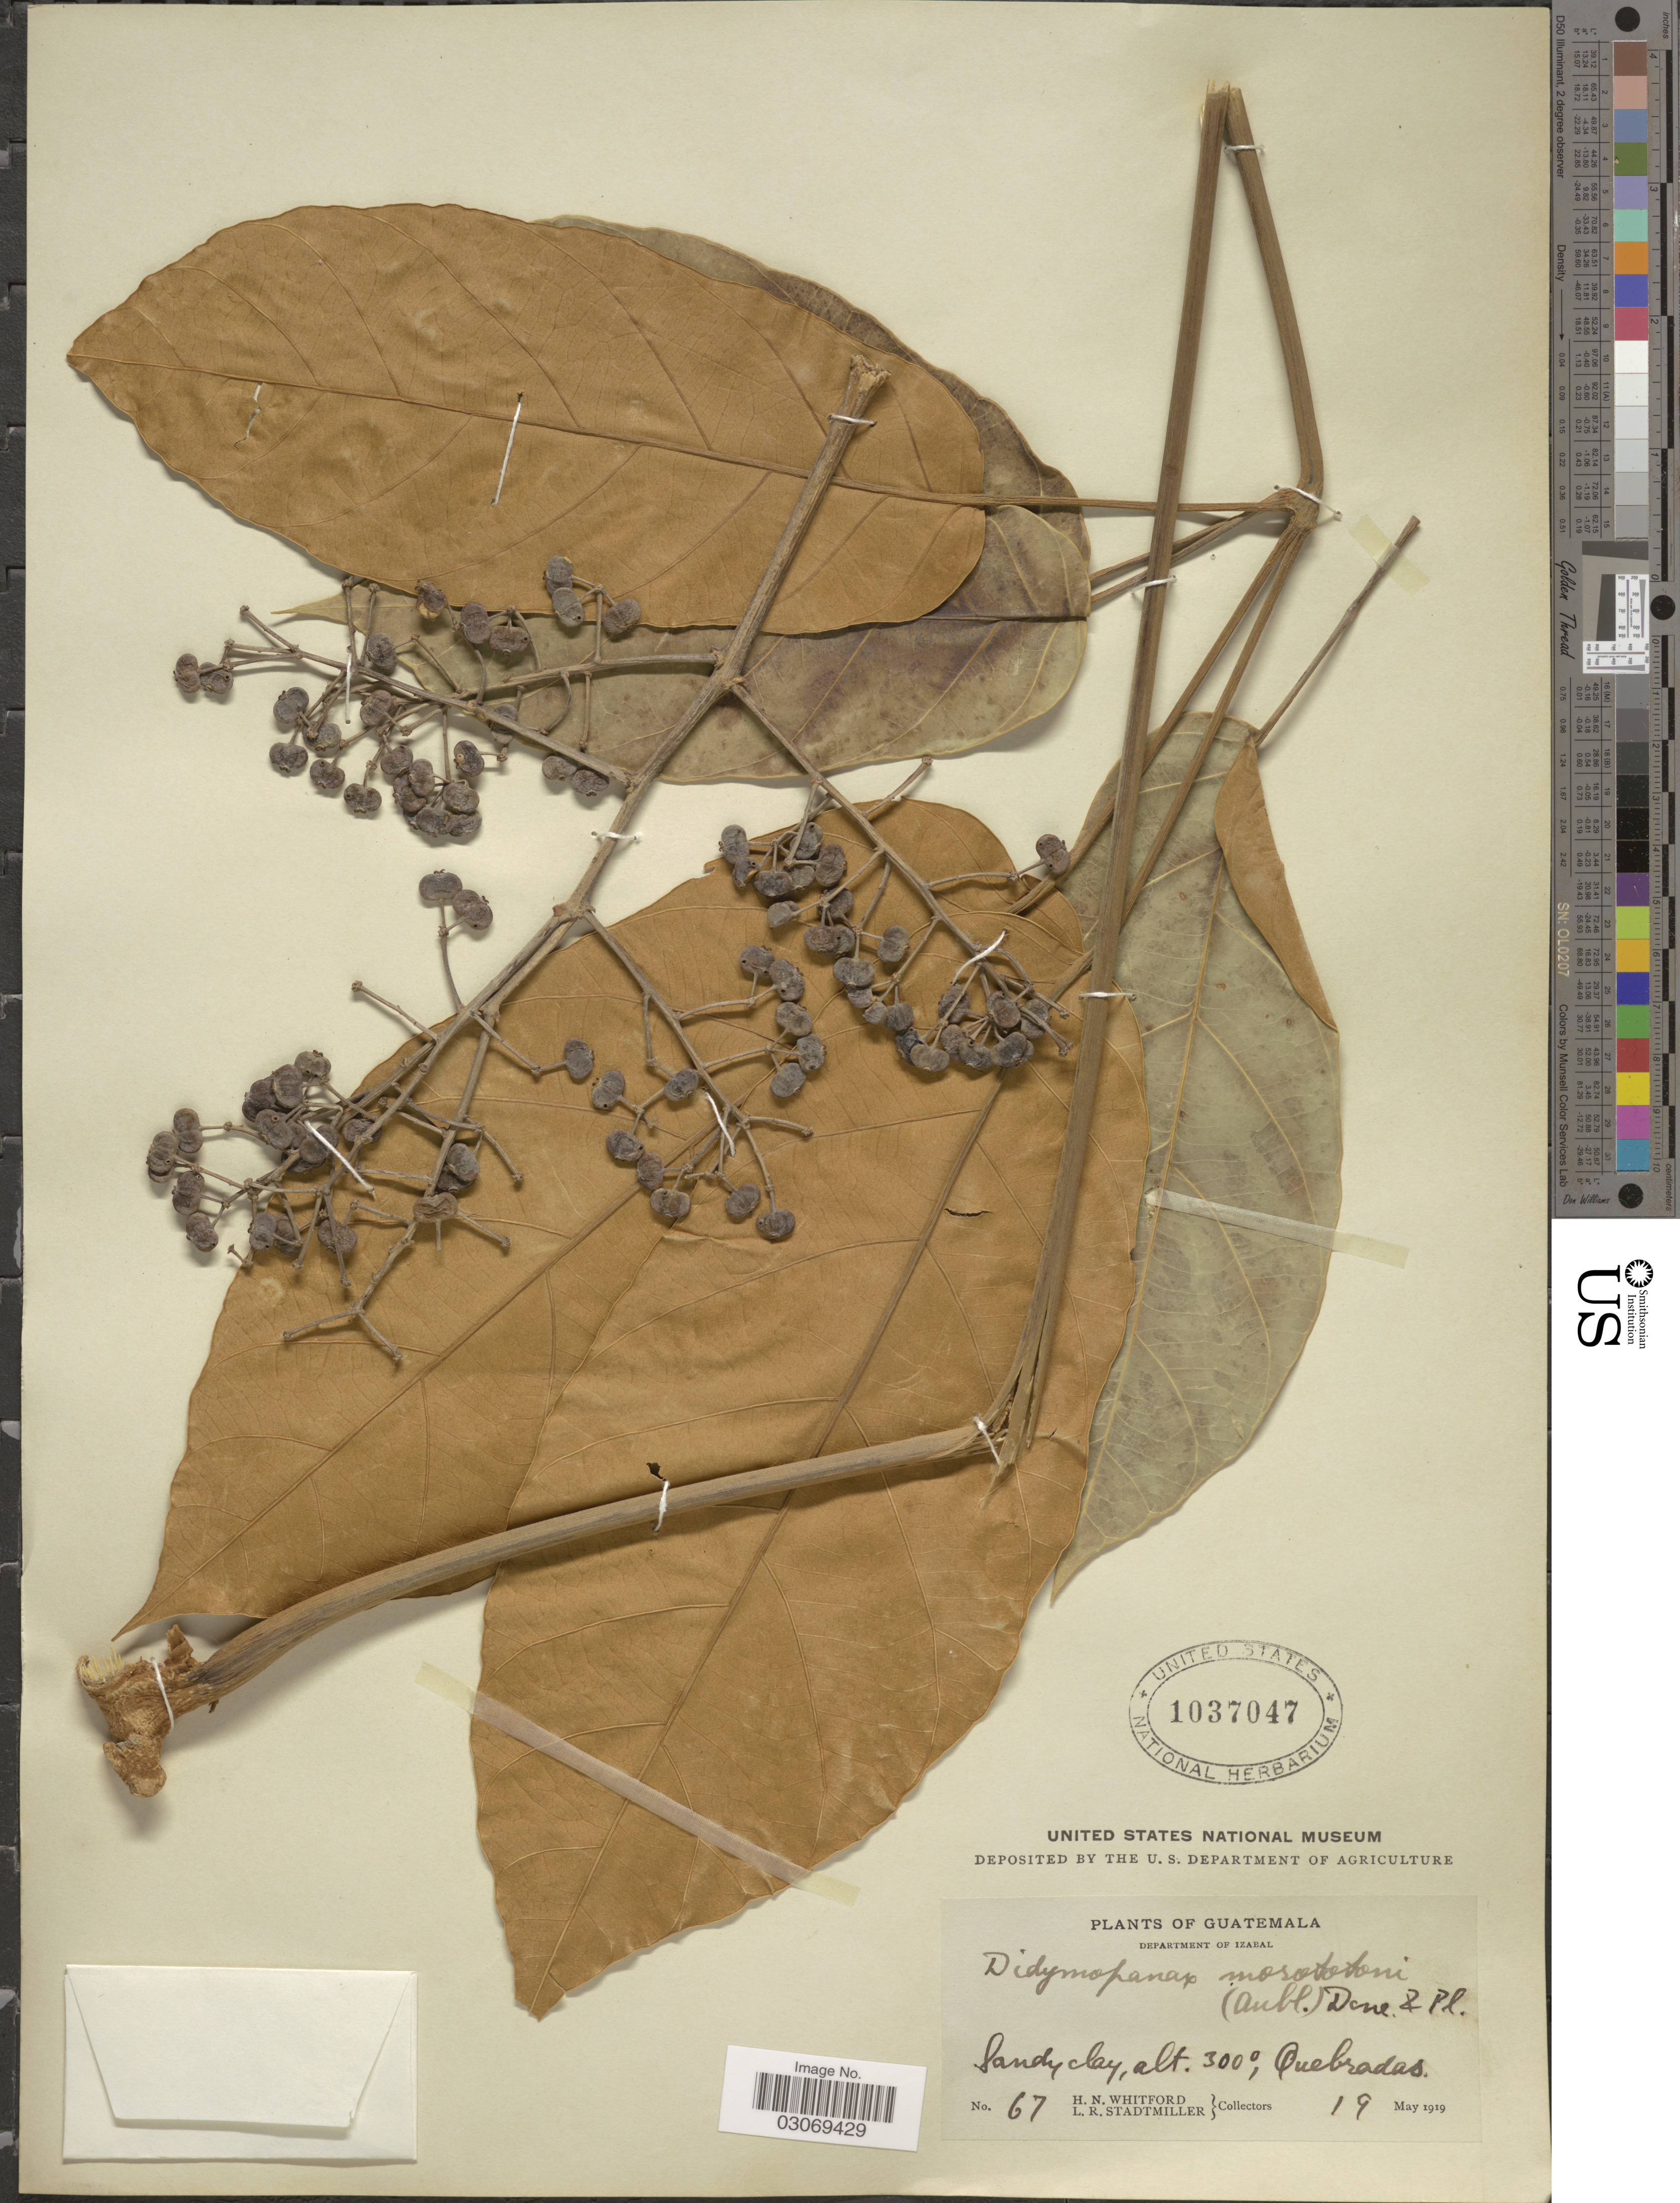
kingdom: Plantae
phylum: Tracheophyta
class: Magnoliopsida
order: Apiales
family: Araliaceae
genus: Schefflera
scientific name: Schefflera sp.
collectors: H. N. Whitford & L. Stadtmiller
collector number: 67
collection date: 1919-05-19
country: Guatemala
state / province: Izabal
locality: Department of Izabal. Quebradas.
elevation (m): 91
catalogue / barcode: US 1037047